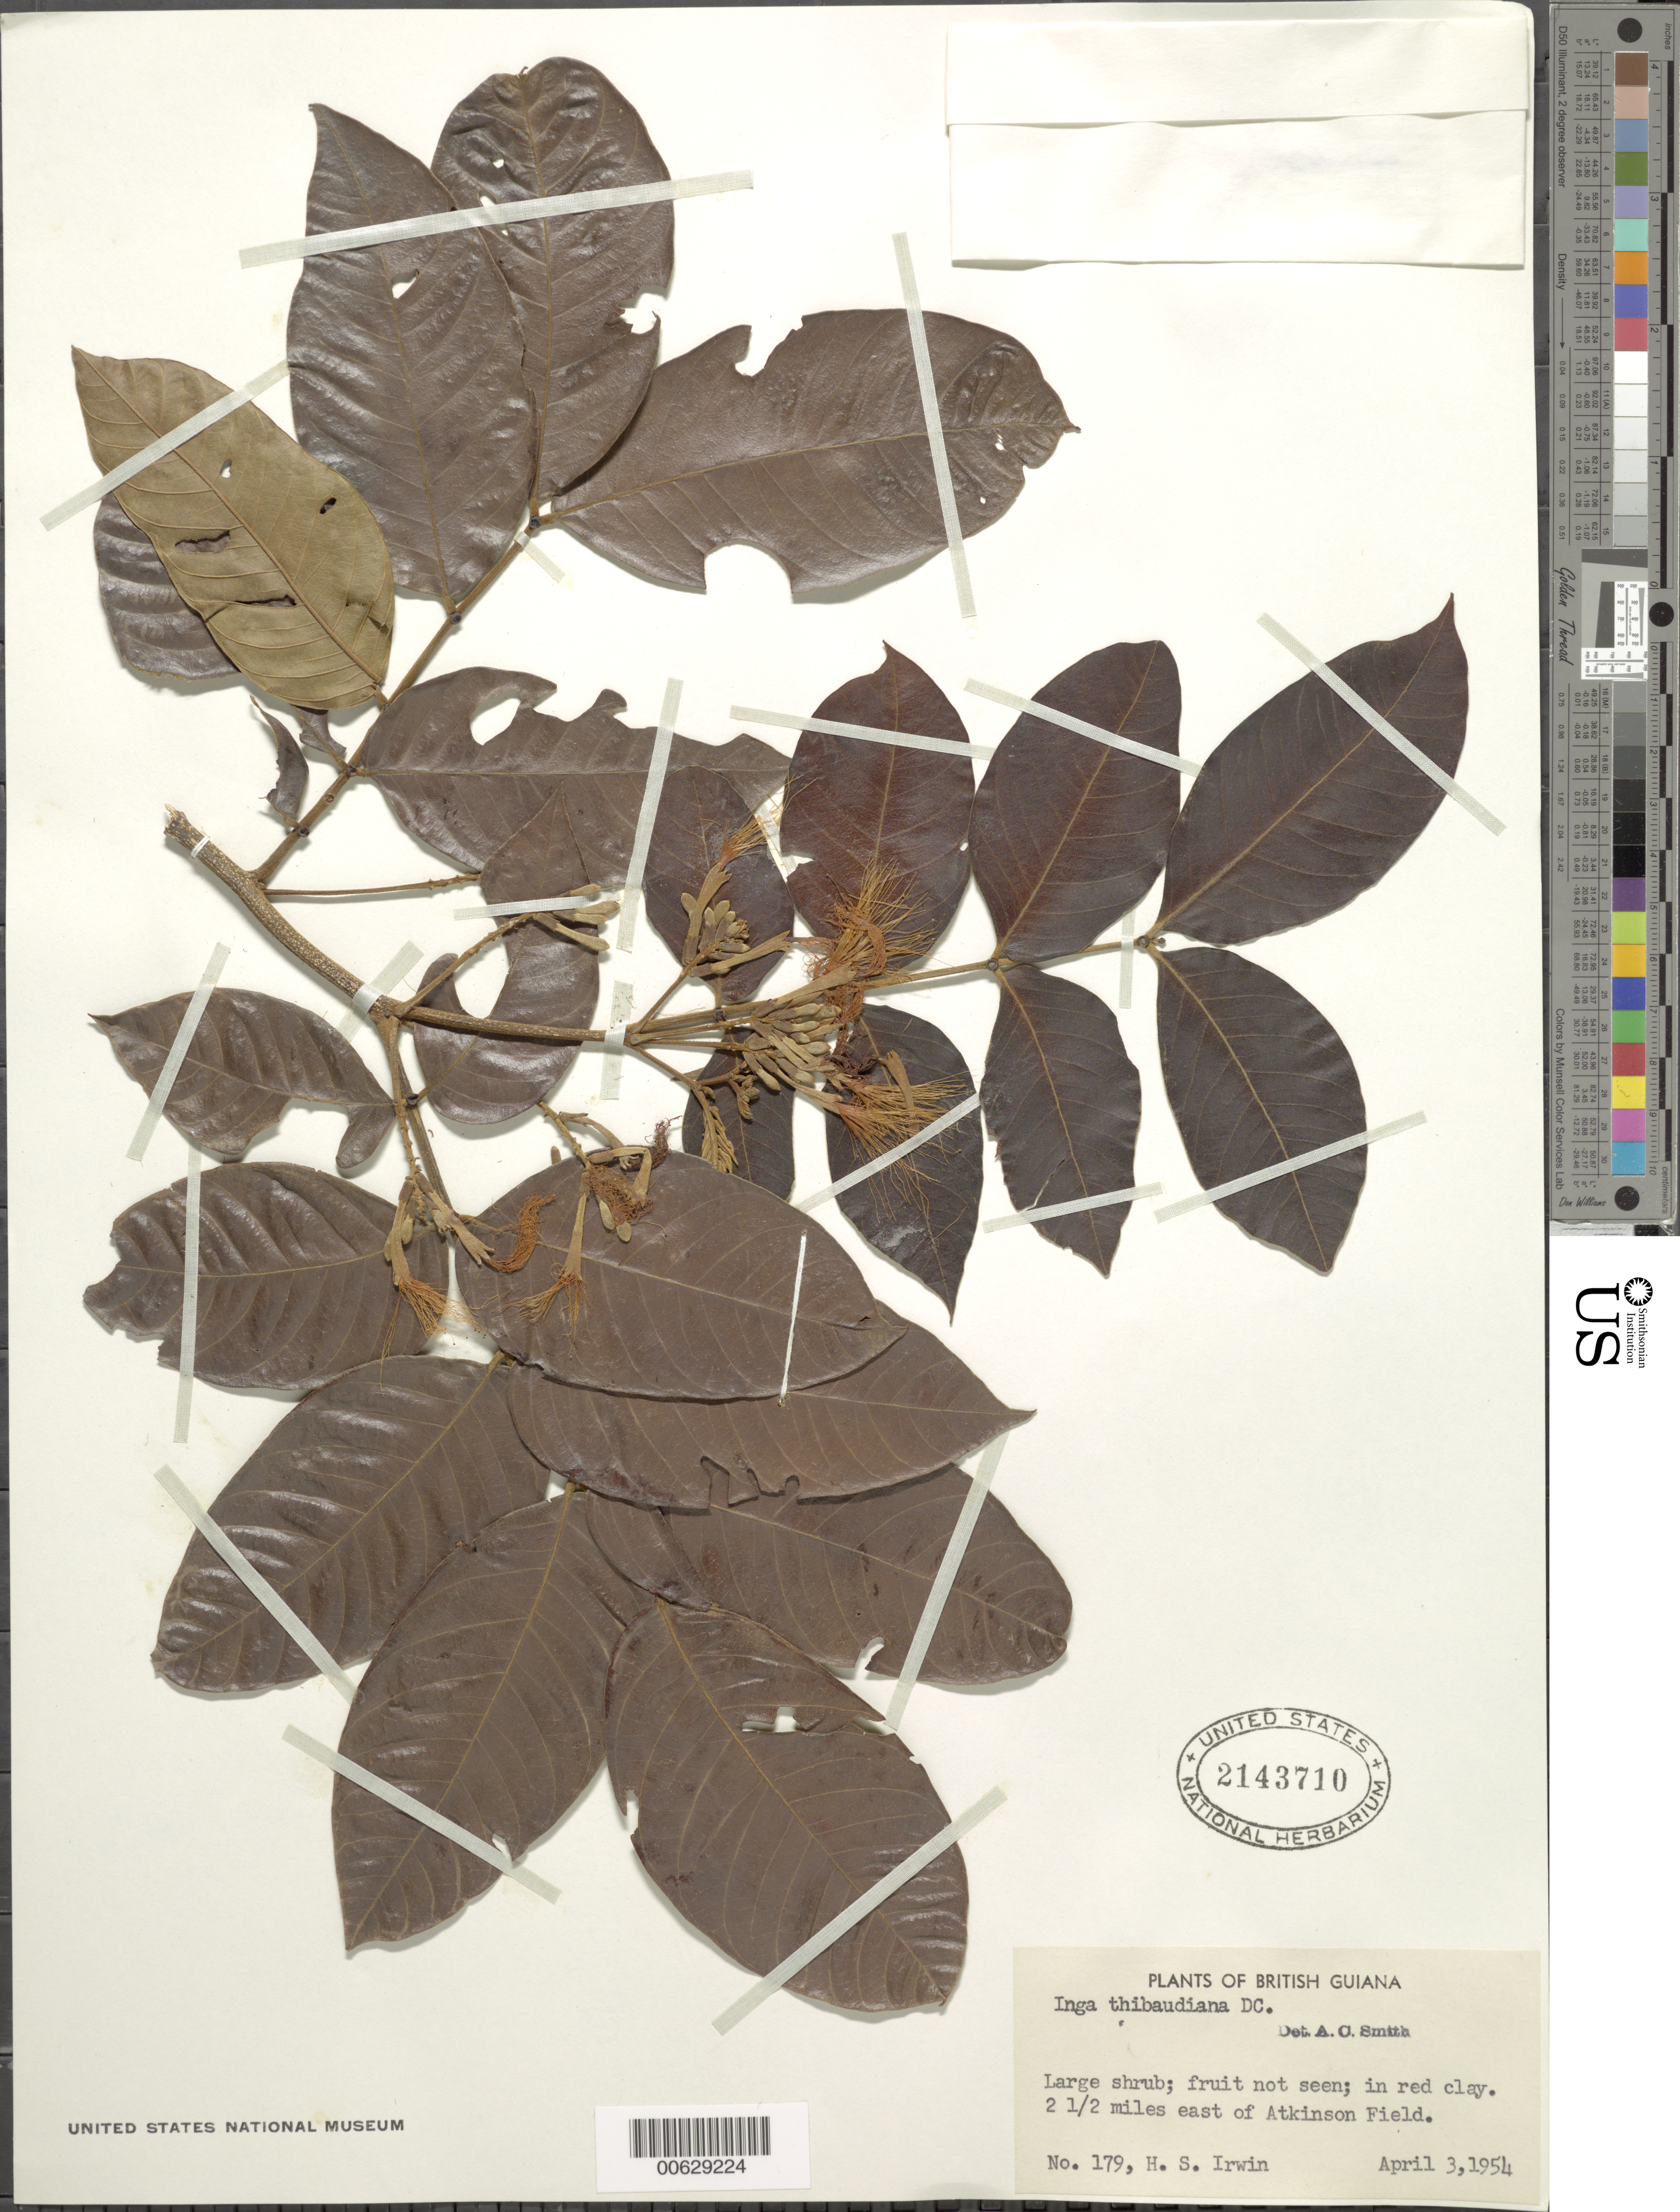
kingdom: Plantae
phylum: Tracheophyta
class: Magnoliopsida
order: Fabales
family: Fabaceae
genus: Inga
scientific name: Inga thibaudiana subsp. thibaudiana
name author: DC.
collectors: H. Irwin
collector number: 179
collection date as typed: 3-Apr-54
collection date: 1954-04-03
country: Guyana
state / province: Demerara-Mahaica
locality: Atkinson Field, 2.5 mi. E of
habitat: Red clay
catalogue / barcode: US 2143710